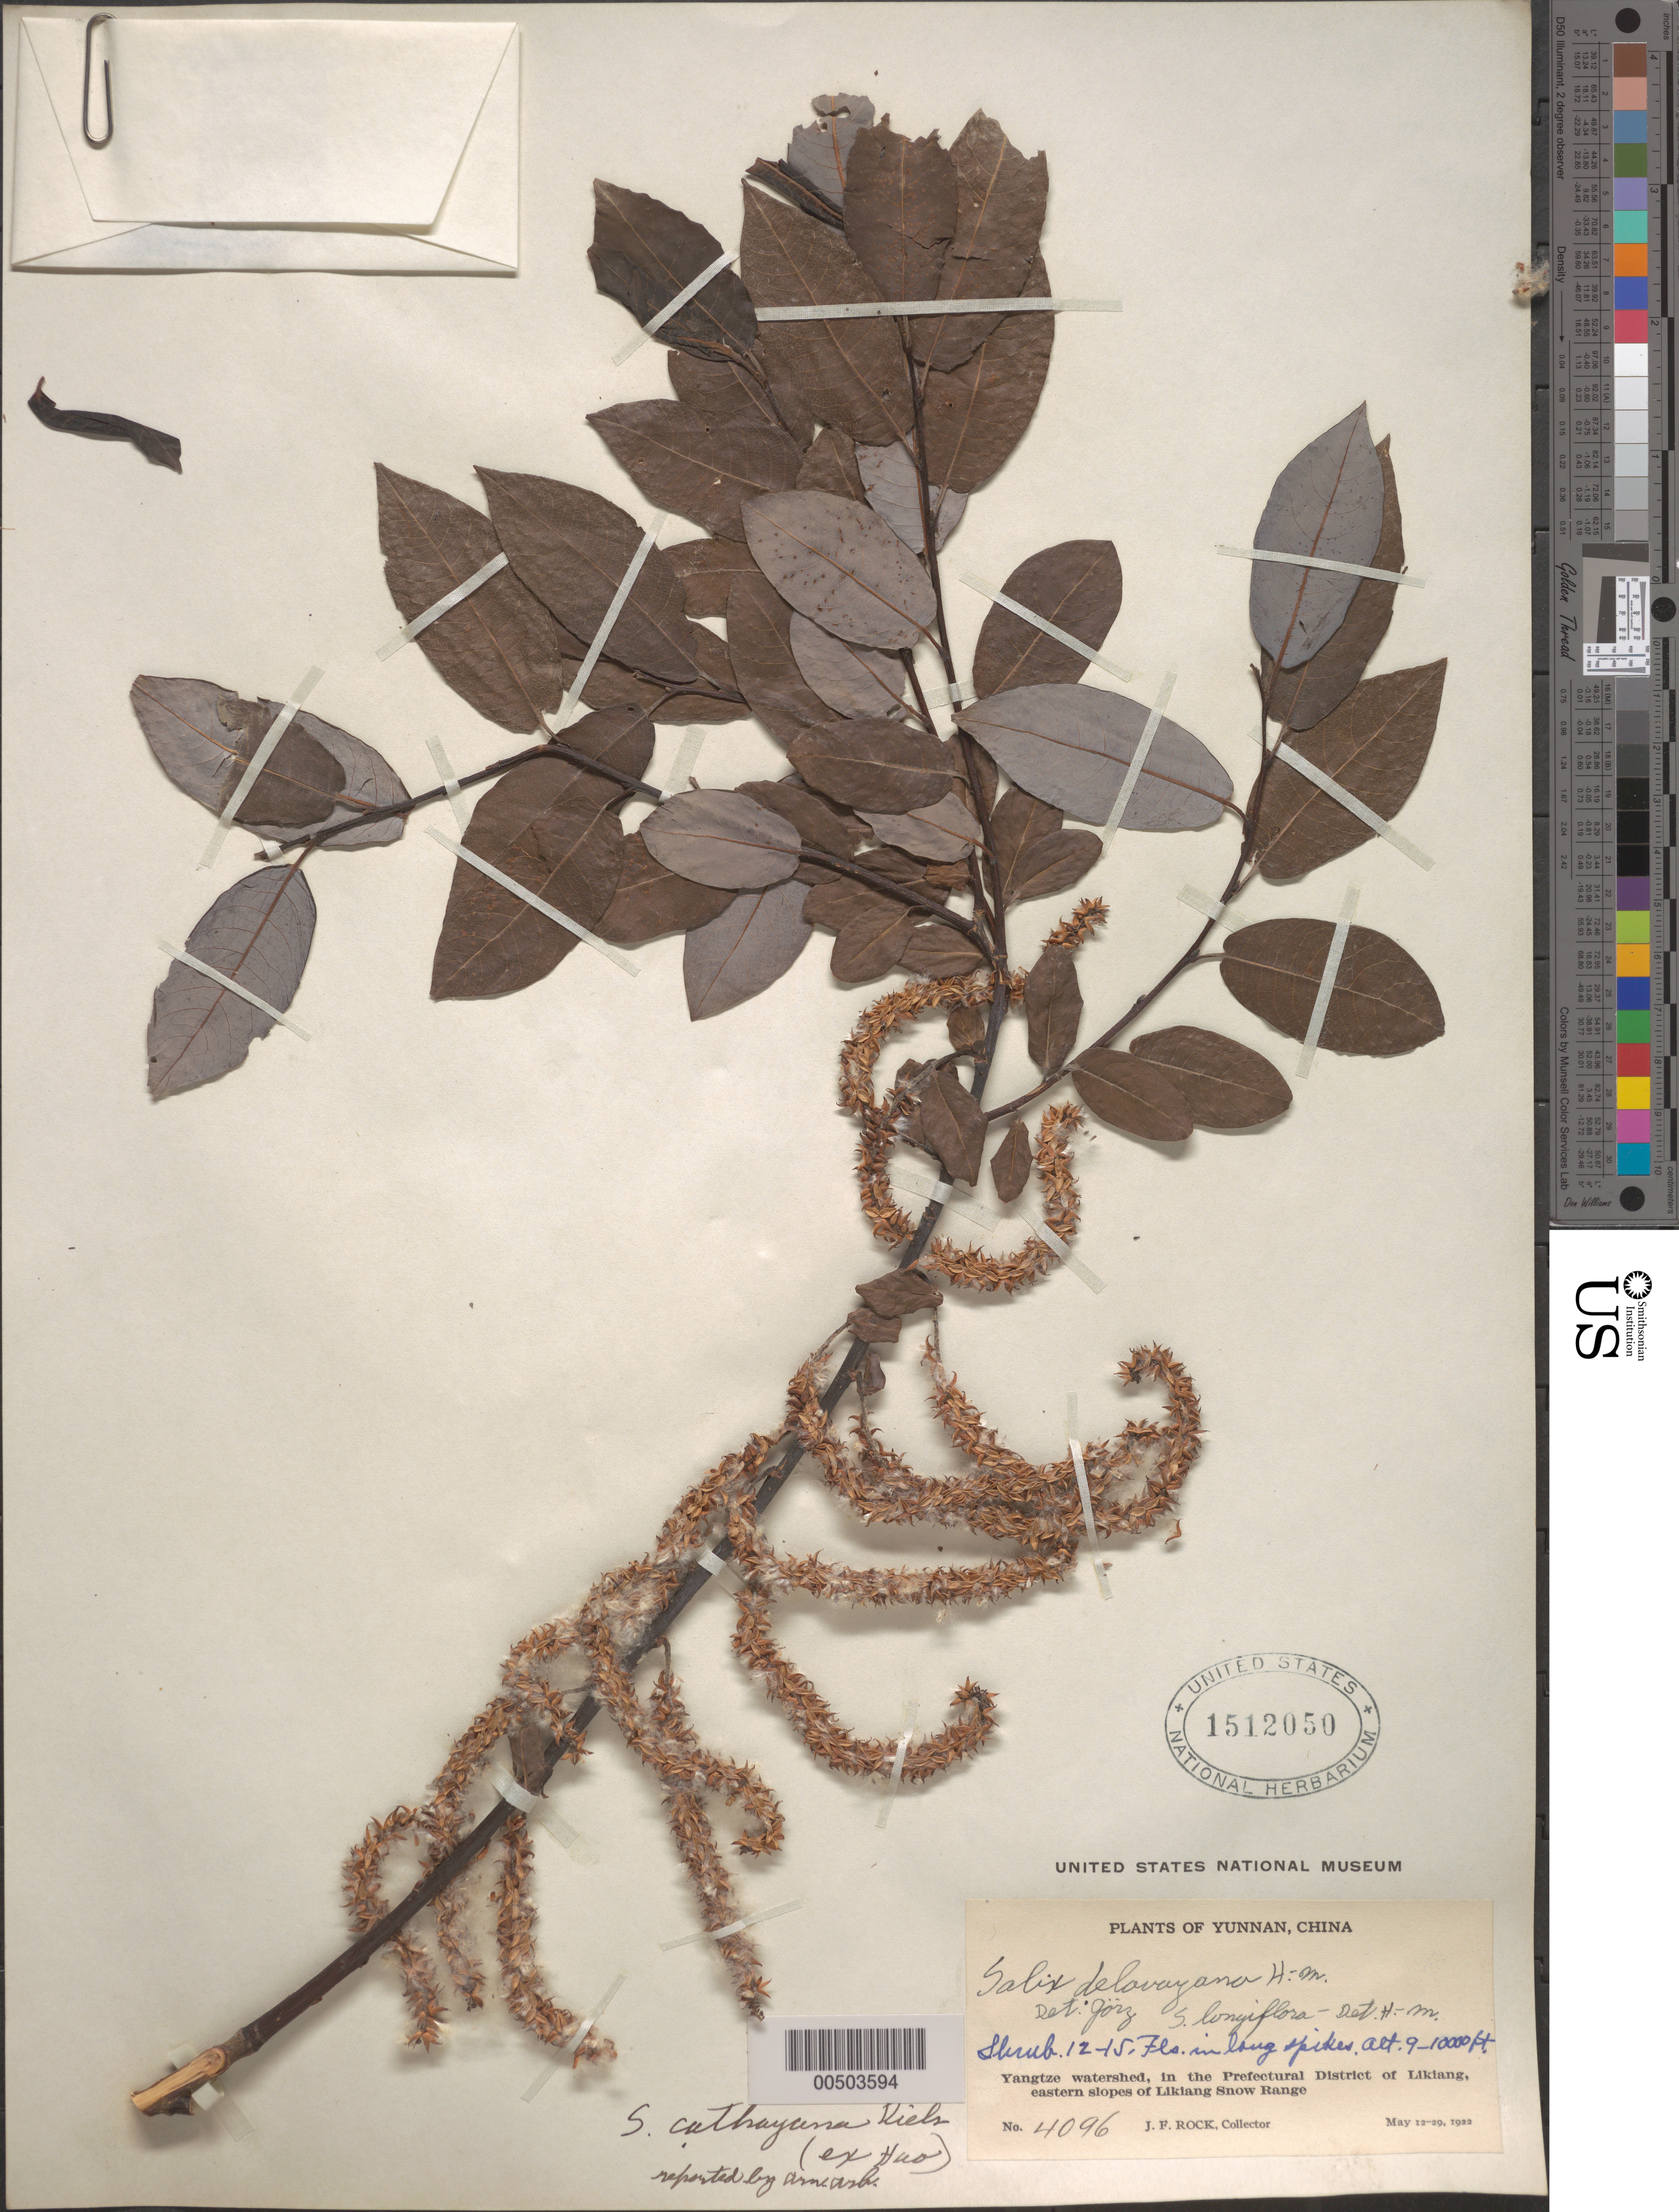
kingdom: Plantae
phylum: Tracheophyta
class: Magnoliopsida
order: Malpighiales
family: Salicaceae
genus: Salix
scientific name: Salix delavayana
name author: Hand.-Mazz.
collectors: J. F. Rock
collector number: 4096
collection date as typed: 12 May 1922 to 29 May 1922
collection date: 1922-05-12/1922-05-29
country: China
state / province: Yunnan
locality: Yangtze watershed, eastern slopes of Likiang snow range, Likiang (Dayan) District (?)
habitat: Shrub 12-15 ft.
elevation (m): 3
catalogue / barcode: US 1512050